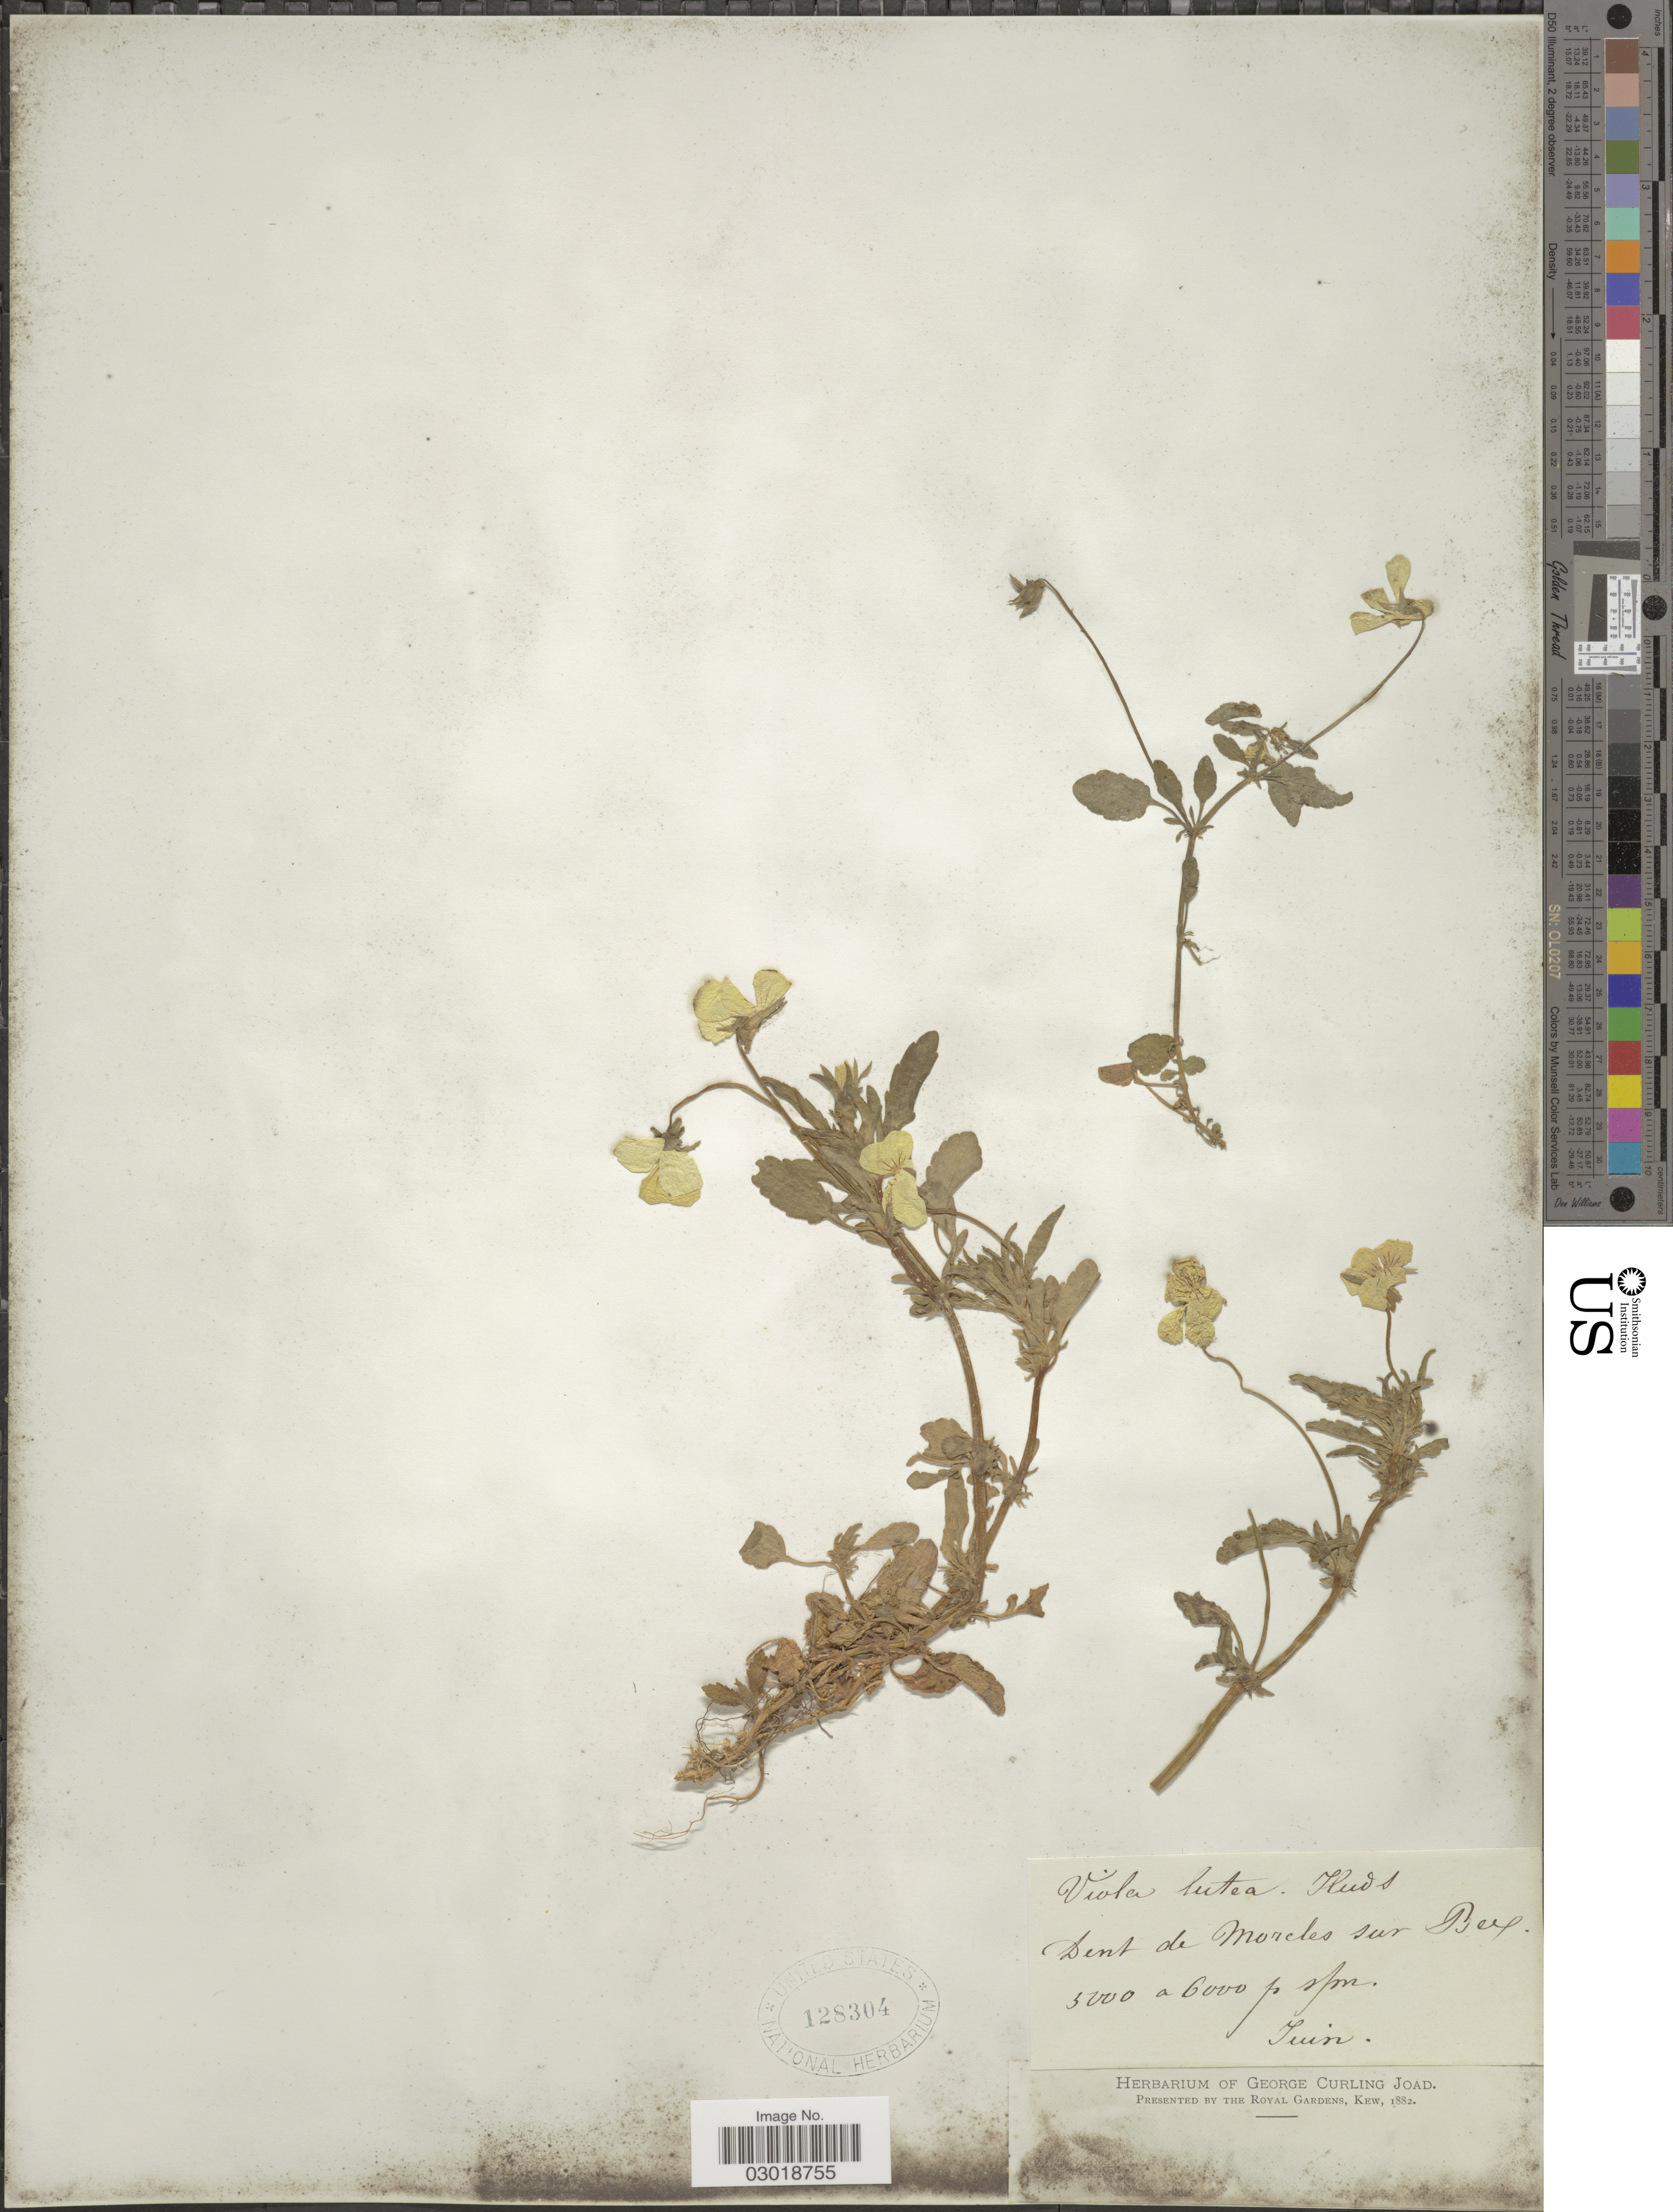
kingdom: Plantae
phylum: Tracheophyta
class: Magnoliopsida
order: Malpighiales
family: Violaceae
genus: Viola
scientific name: Viola lutea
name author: Huds.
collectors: ex herb. George Curling Joad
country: Switzerland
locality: Dent de morcles sur Bex.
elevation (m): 5000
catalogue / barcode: US 128304